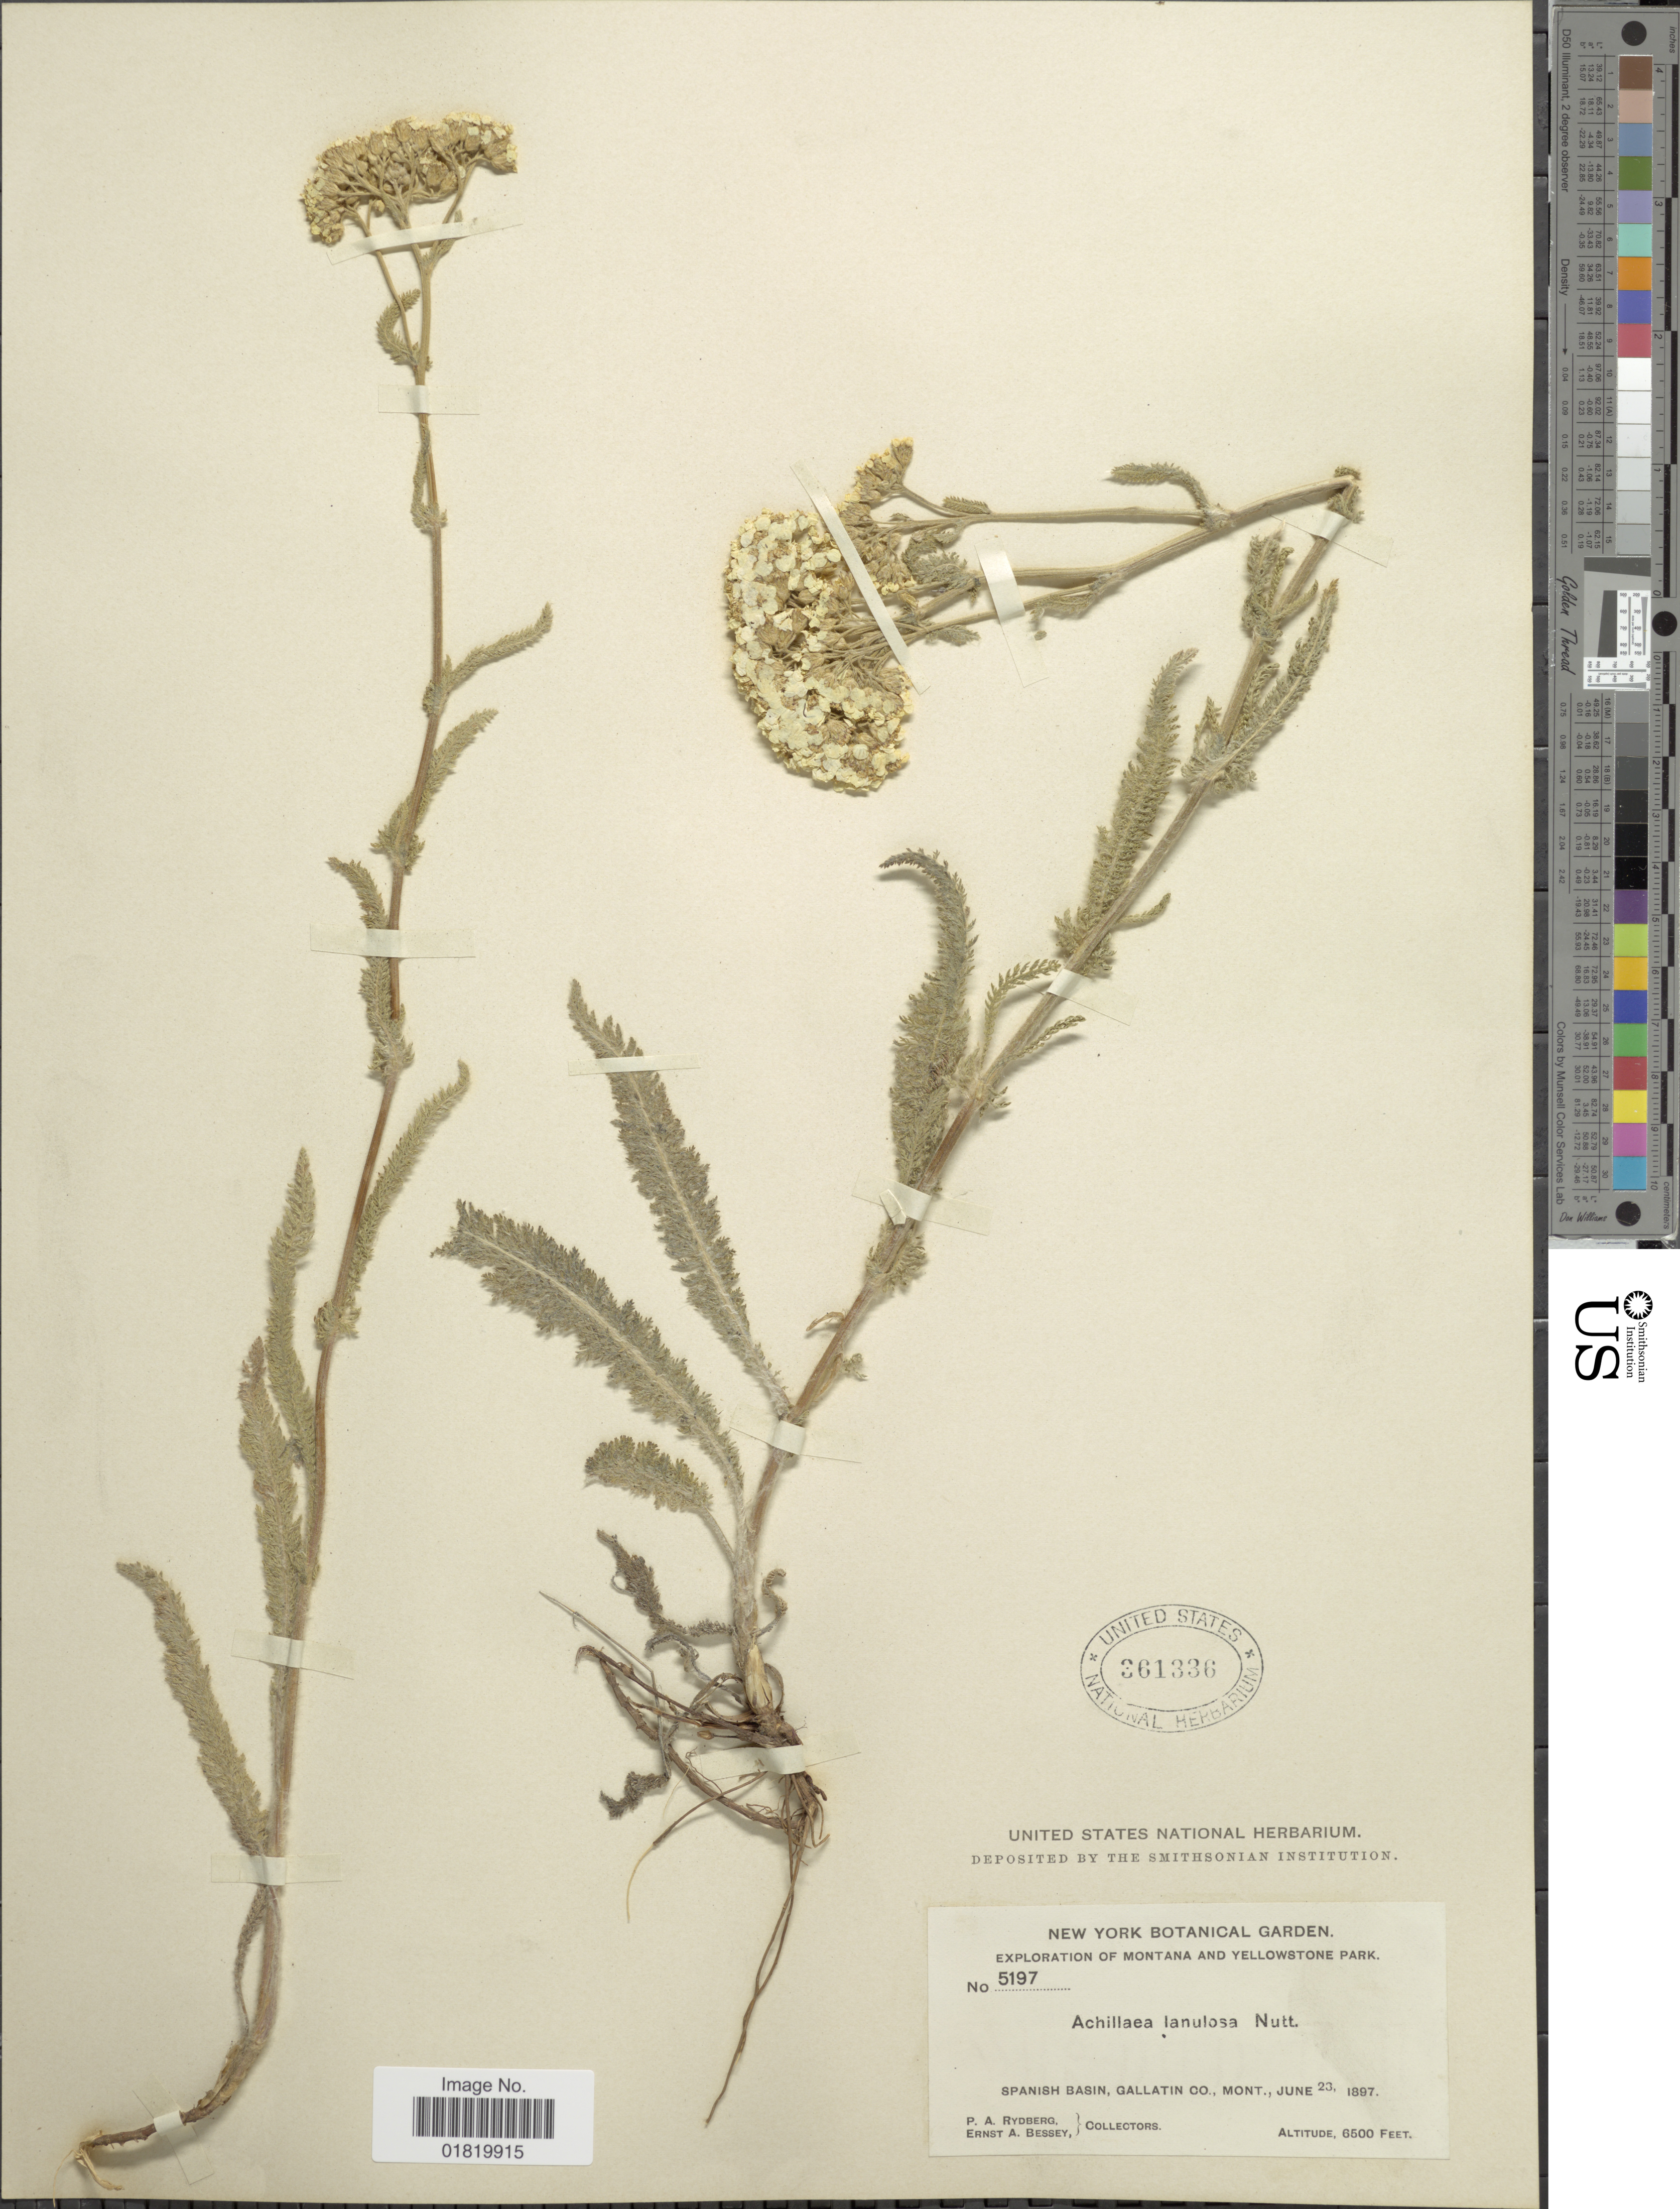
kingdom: Plantae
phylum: Tracheophyta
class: Magnoliopsida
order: Asterales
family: Asteraceae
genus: Achillea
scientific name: Achillea lanulosa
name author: Nutt.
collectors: P. A. Rydberg & E. A. Bessey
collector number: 5197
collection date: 1897-06-23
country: United States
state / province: Montana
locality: Montana and Yellowstone Park. Spanish Basin, Gallatin Co., Mont.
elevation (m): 1981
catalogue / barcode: US 361336